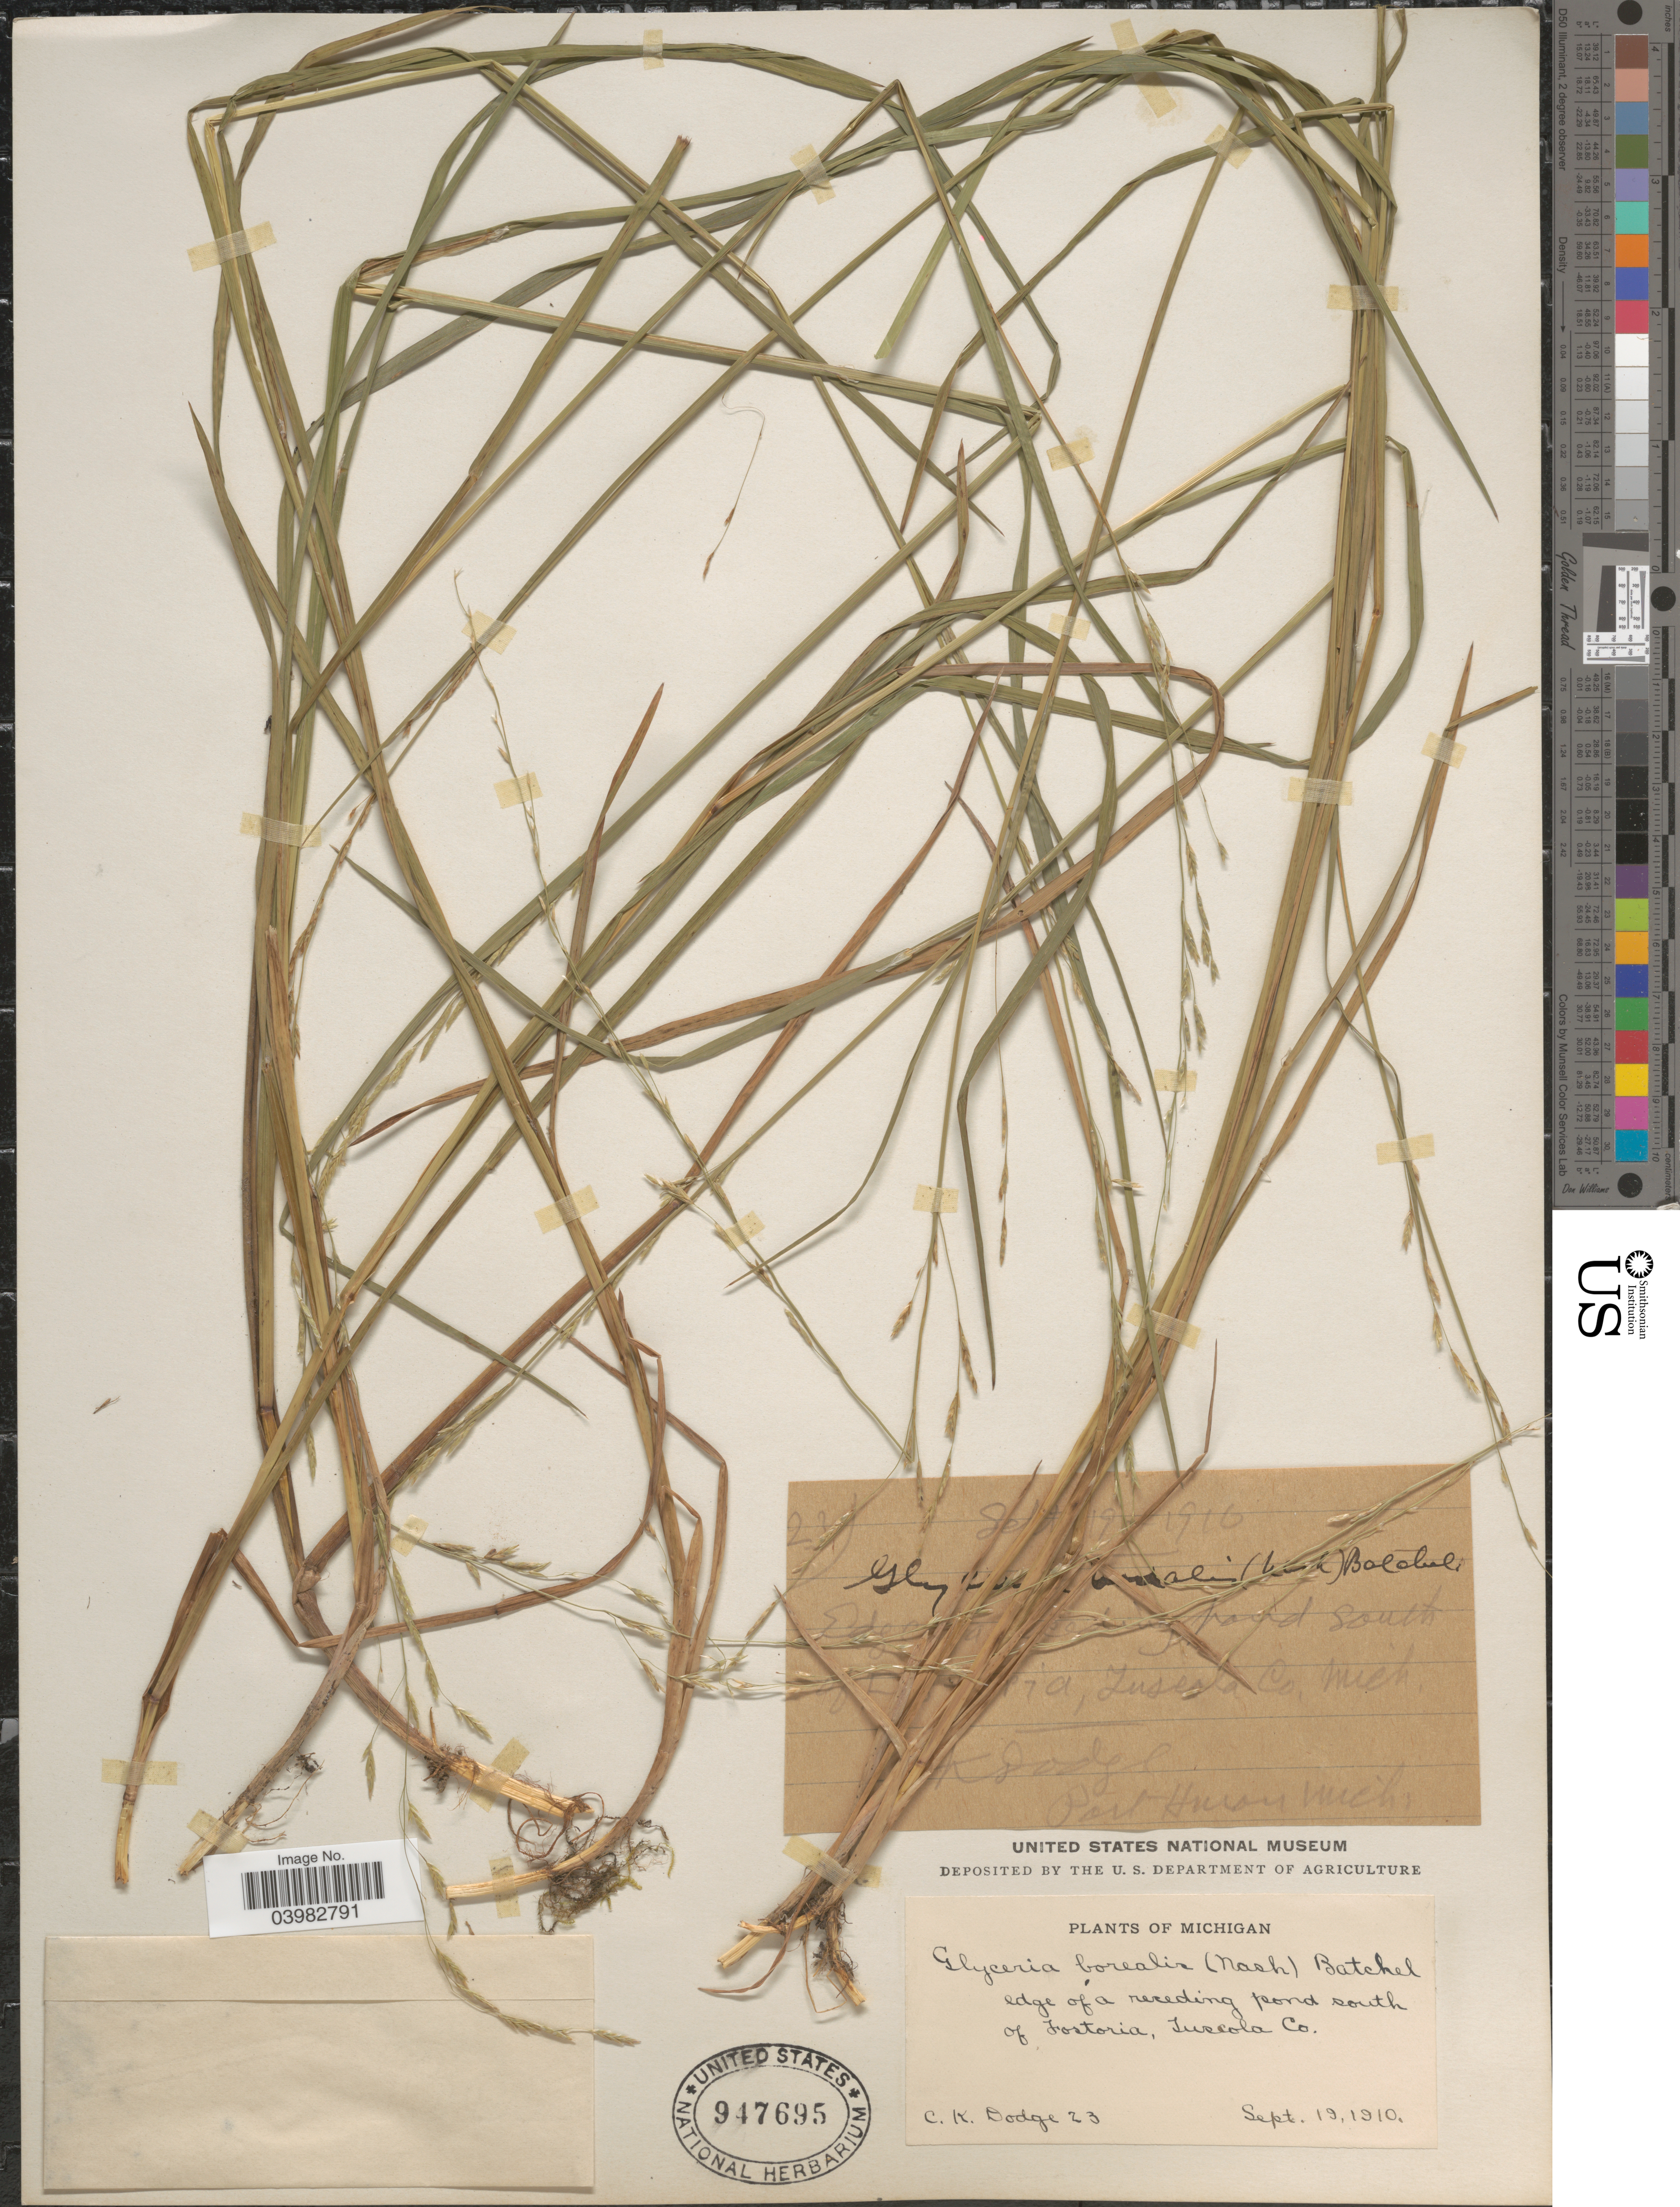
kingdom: Plantae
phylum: Tracheophyta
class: Liliopsida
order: Poales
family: Poaceae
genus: Glyceria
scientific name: Glyceria borealis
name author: (Nash) Batchelder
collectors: C. Dodge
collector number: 23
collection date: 1910-09-19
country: United States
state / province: Michigan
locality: South of Fostoria, Tuscola Co.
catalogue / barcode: US 947695